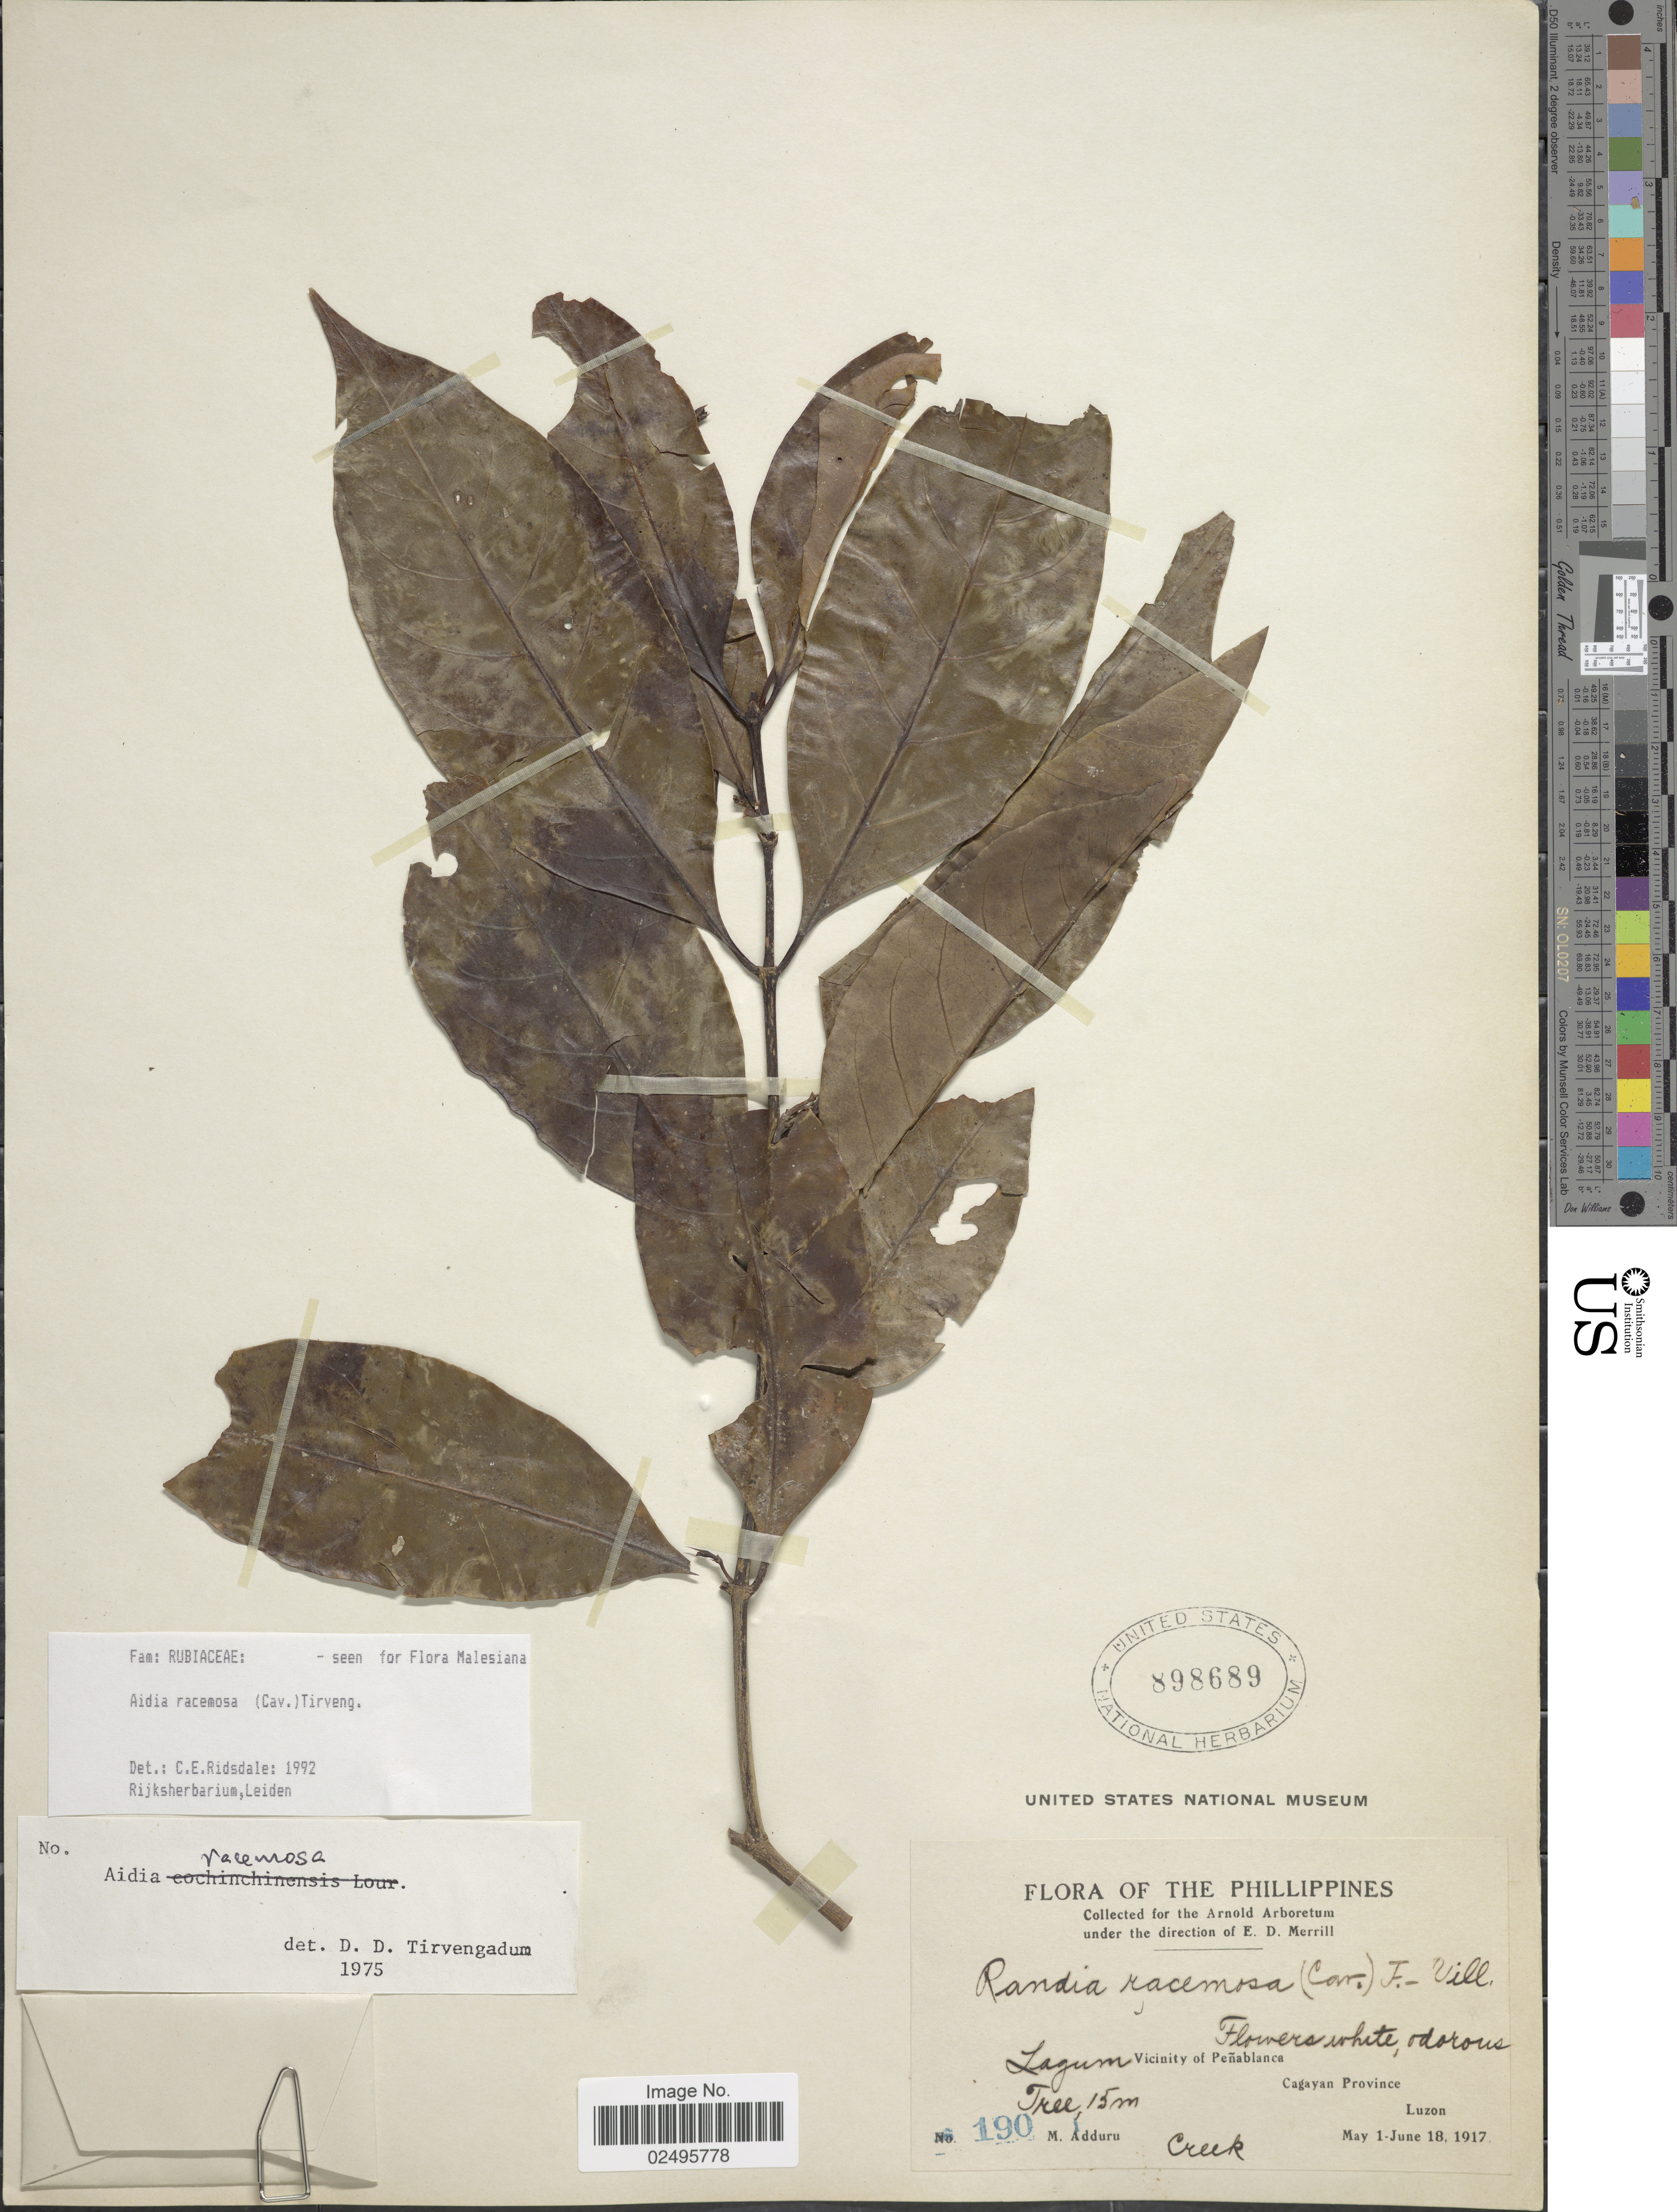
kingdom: Plantae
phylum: Tracheophyta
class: Magnoliopsida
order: Gentianales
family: Rubiaceae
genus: Aidia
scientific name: Aidia racemosa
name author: (Cav.) Tirv.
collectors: M. Adduru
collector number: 190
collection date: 1917-05-01/1917-06-18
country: Philippines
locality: Lagum. Vicinity of Penablanca. Cagayan Province. Luzon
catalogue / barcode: US 898689